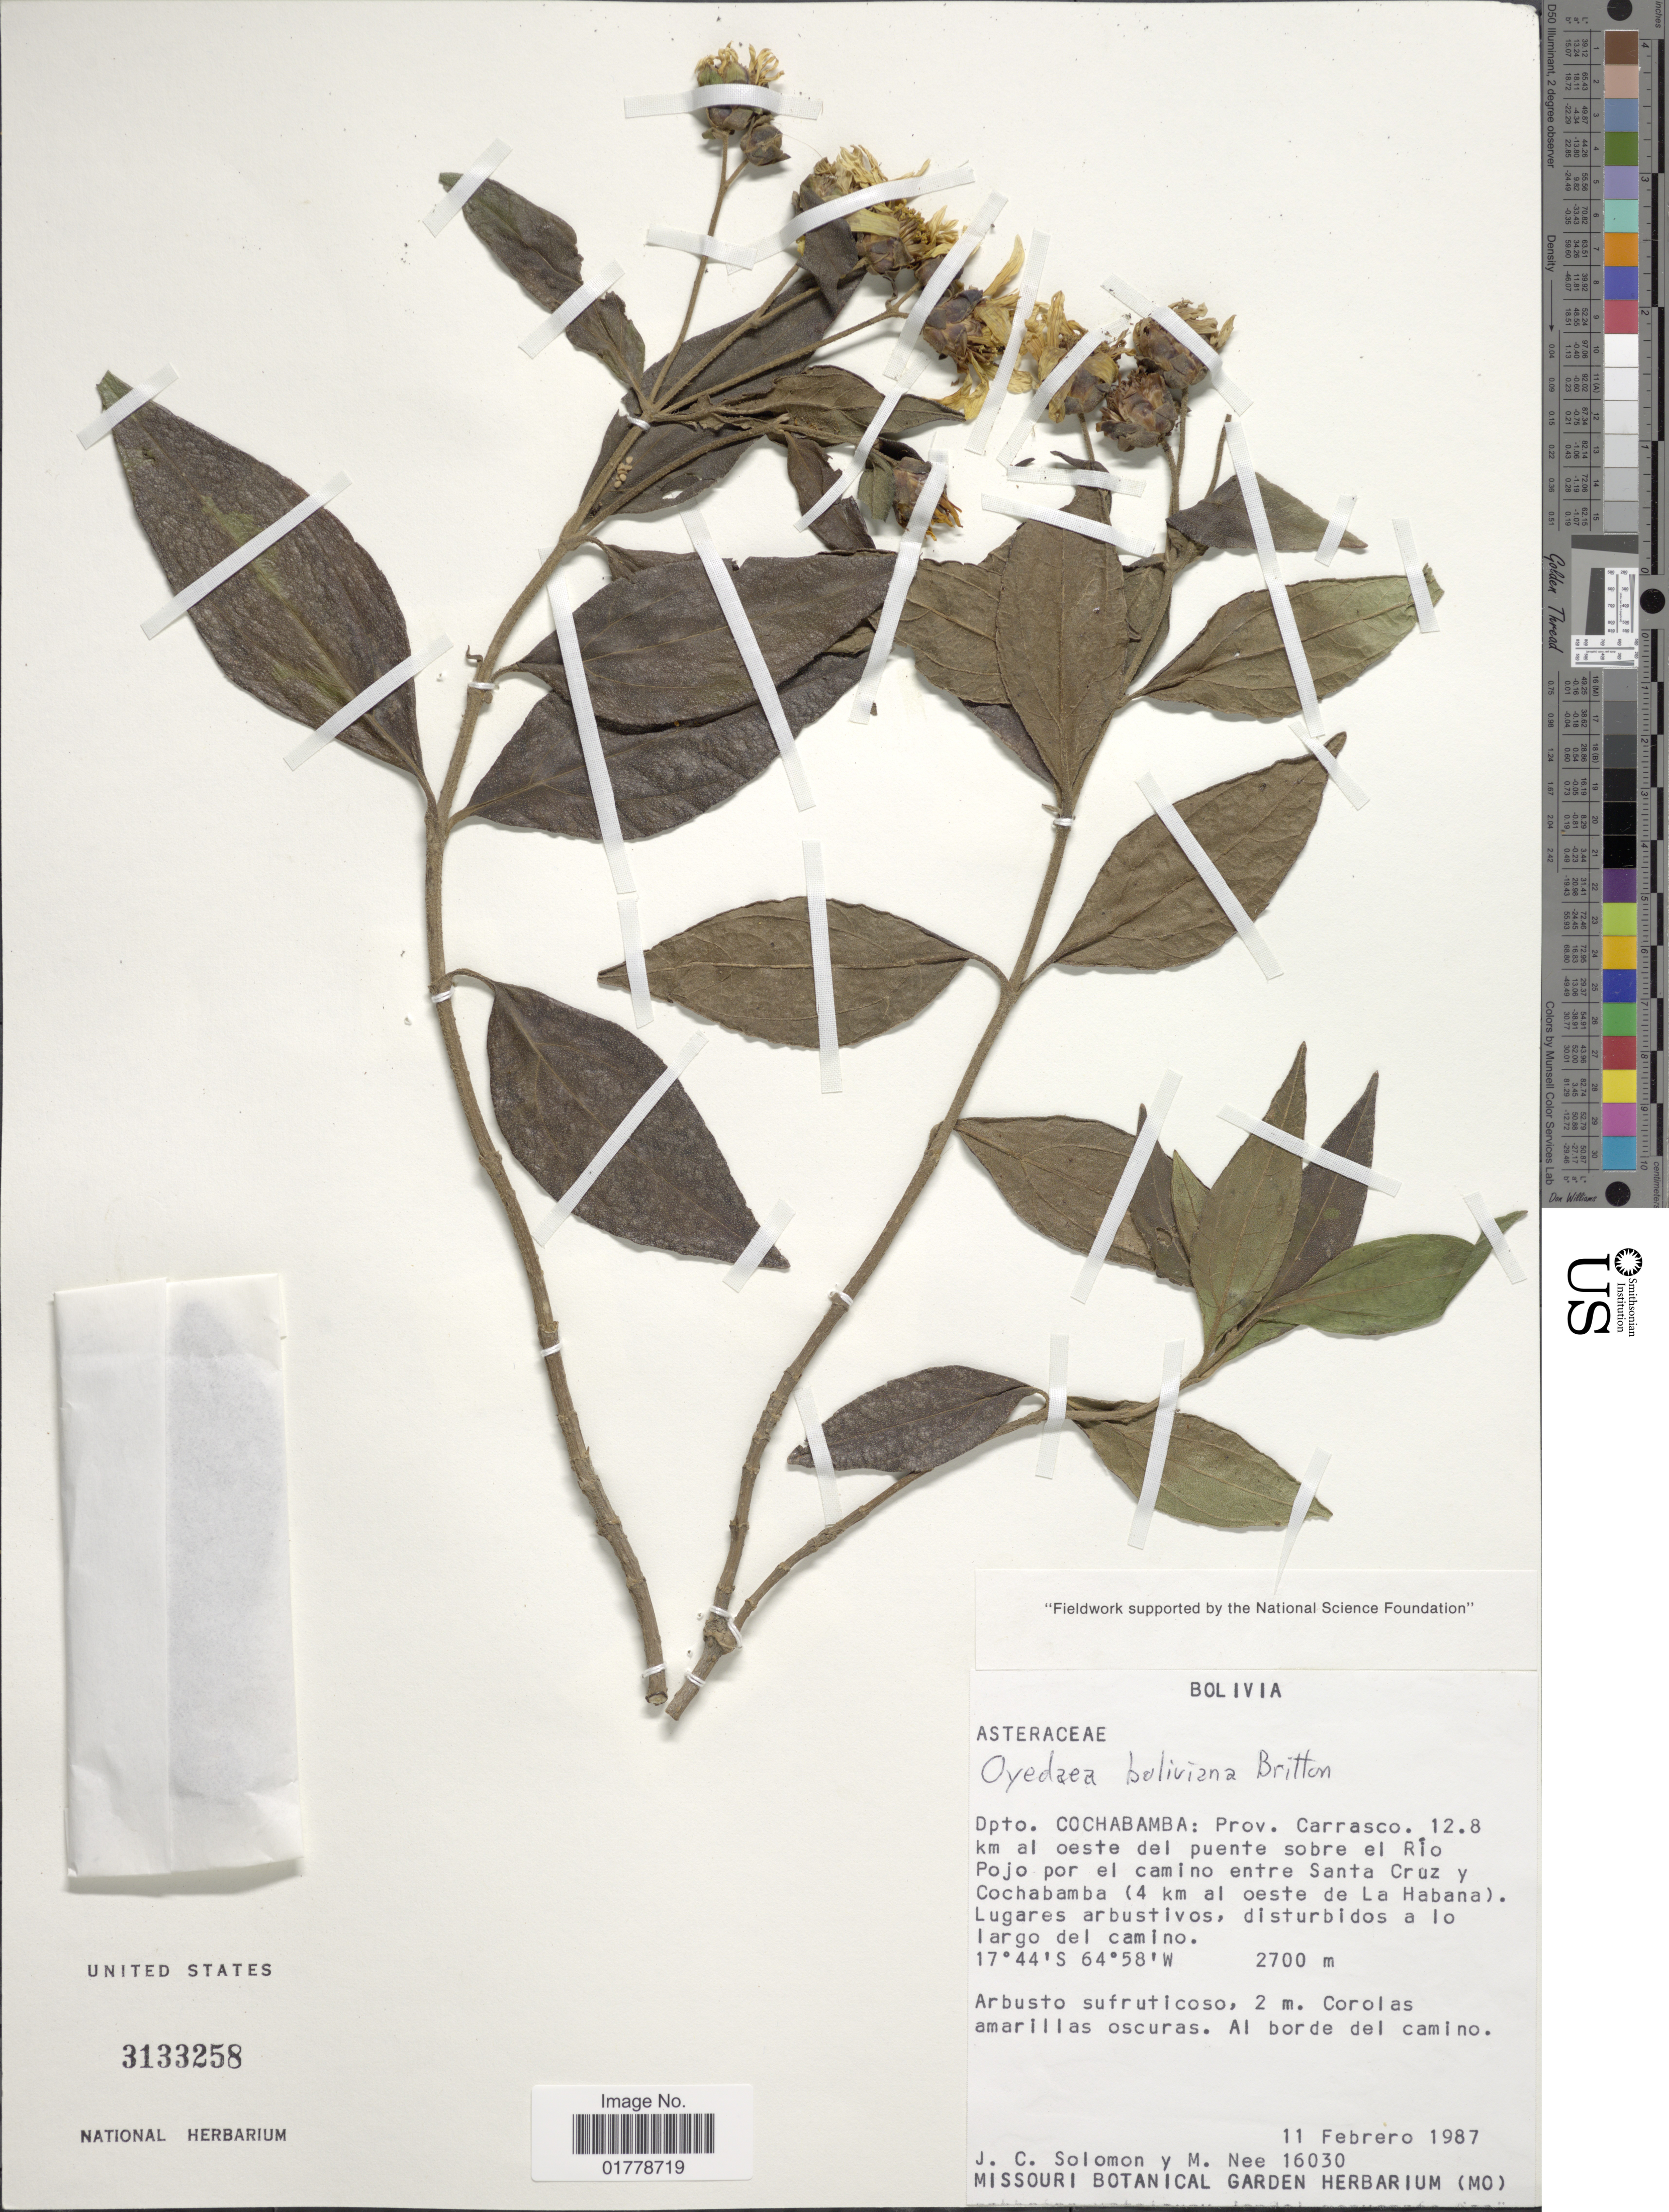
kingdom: Plantae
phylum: Tracheophyta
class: Magnoliopsida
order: Asterales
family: Asteraceae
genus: Oyedaea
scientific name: Oyedaea boliviana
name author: Britton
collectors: J. C. Solomon & M. Nee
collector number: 16030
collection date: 1987-02-11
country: Bolivia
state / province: Cochabamba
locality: Dpto. Cochabamba:, Prov.Carrasco. 12.8 km al oeste del puente sobre el Río Pojo por el camino entre Santa Cruz y Cochabamba (4 km al oeste de La Habana)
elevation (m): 2700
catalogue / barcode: US 3133258